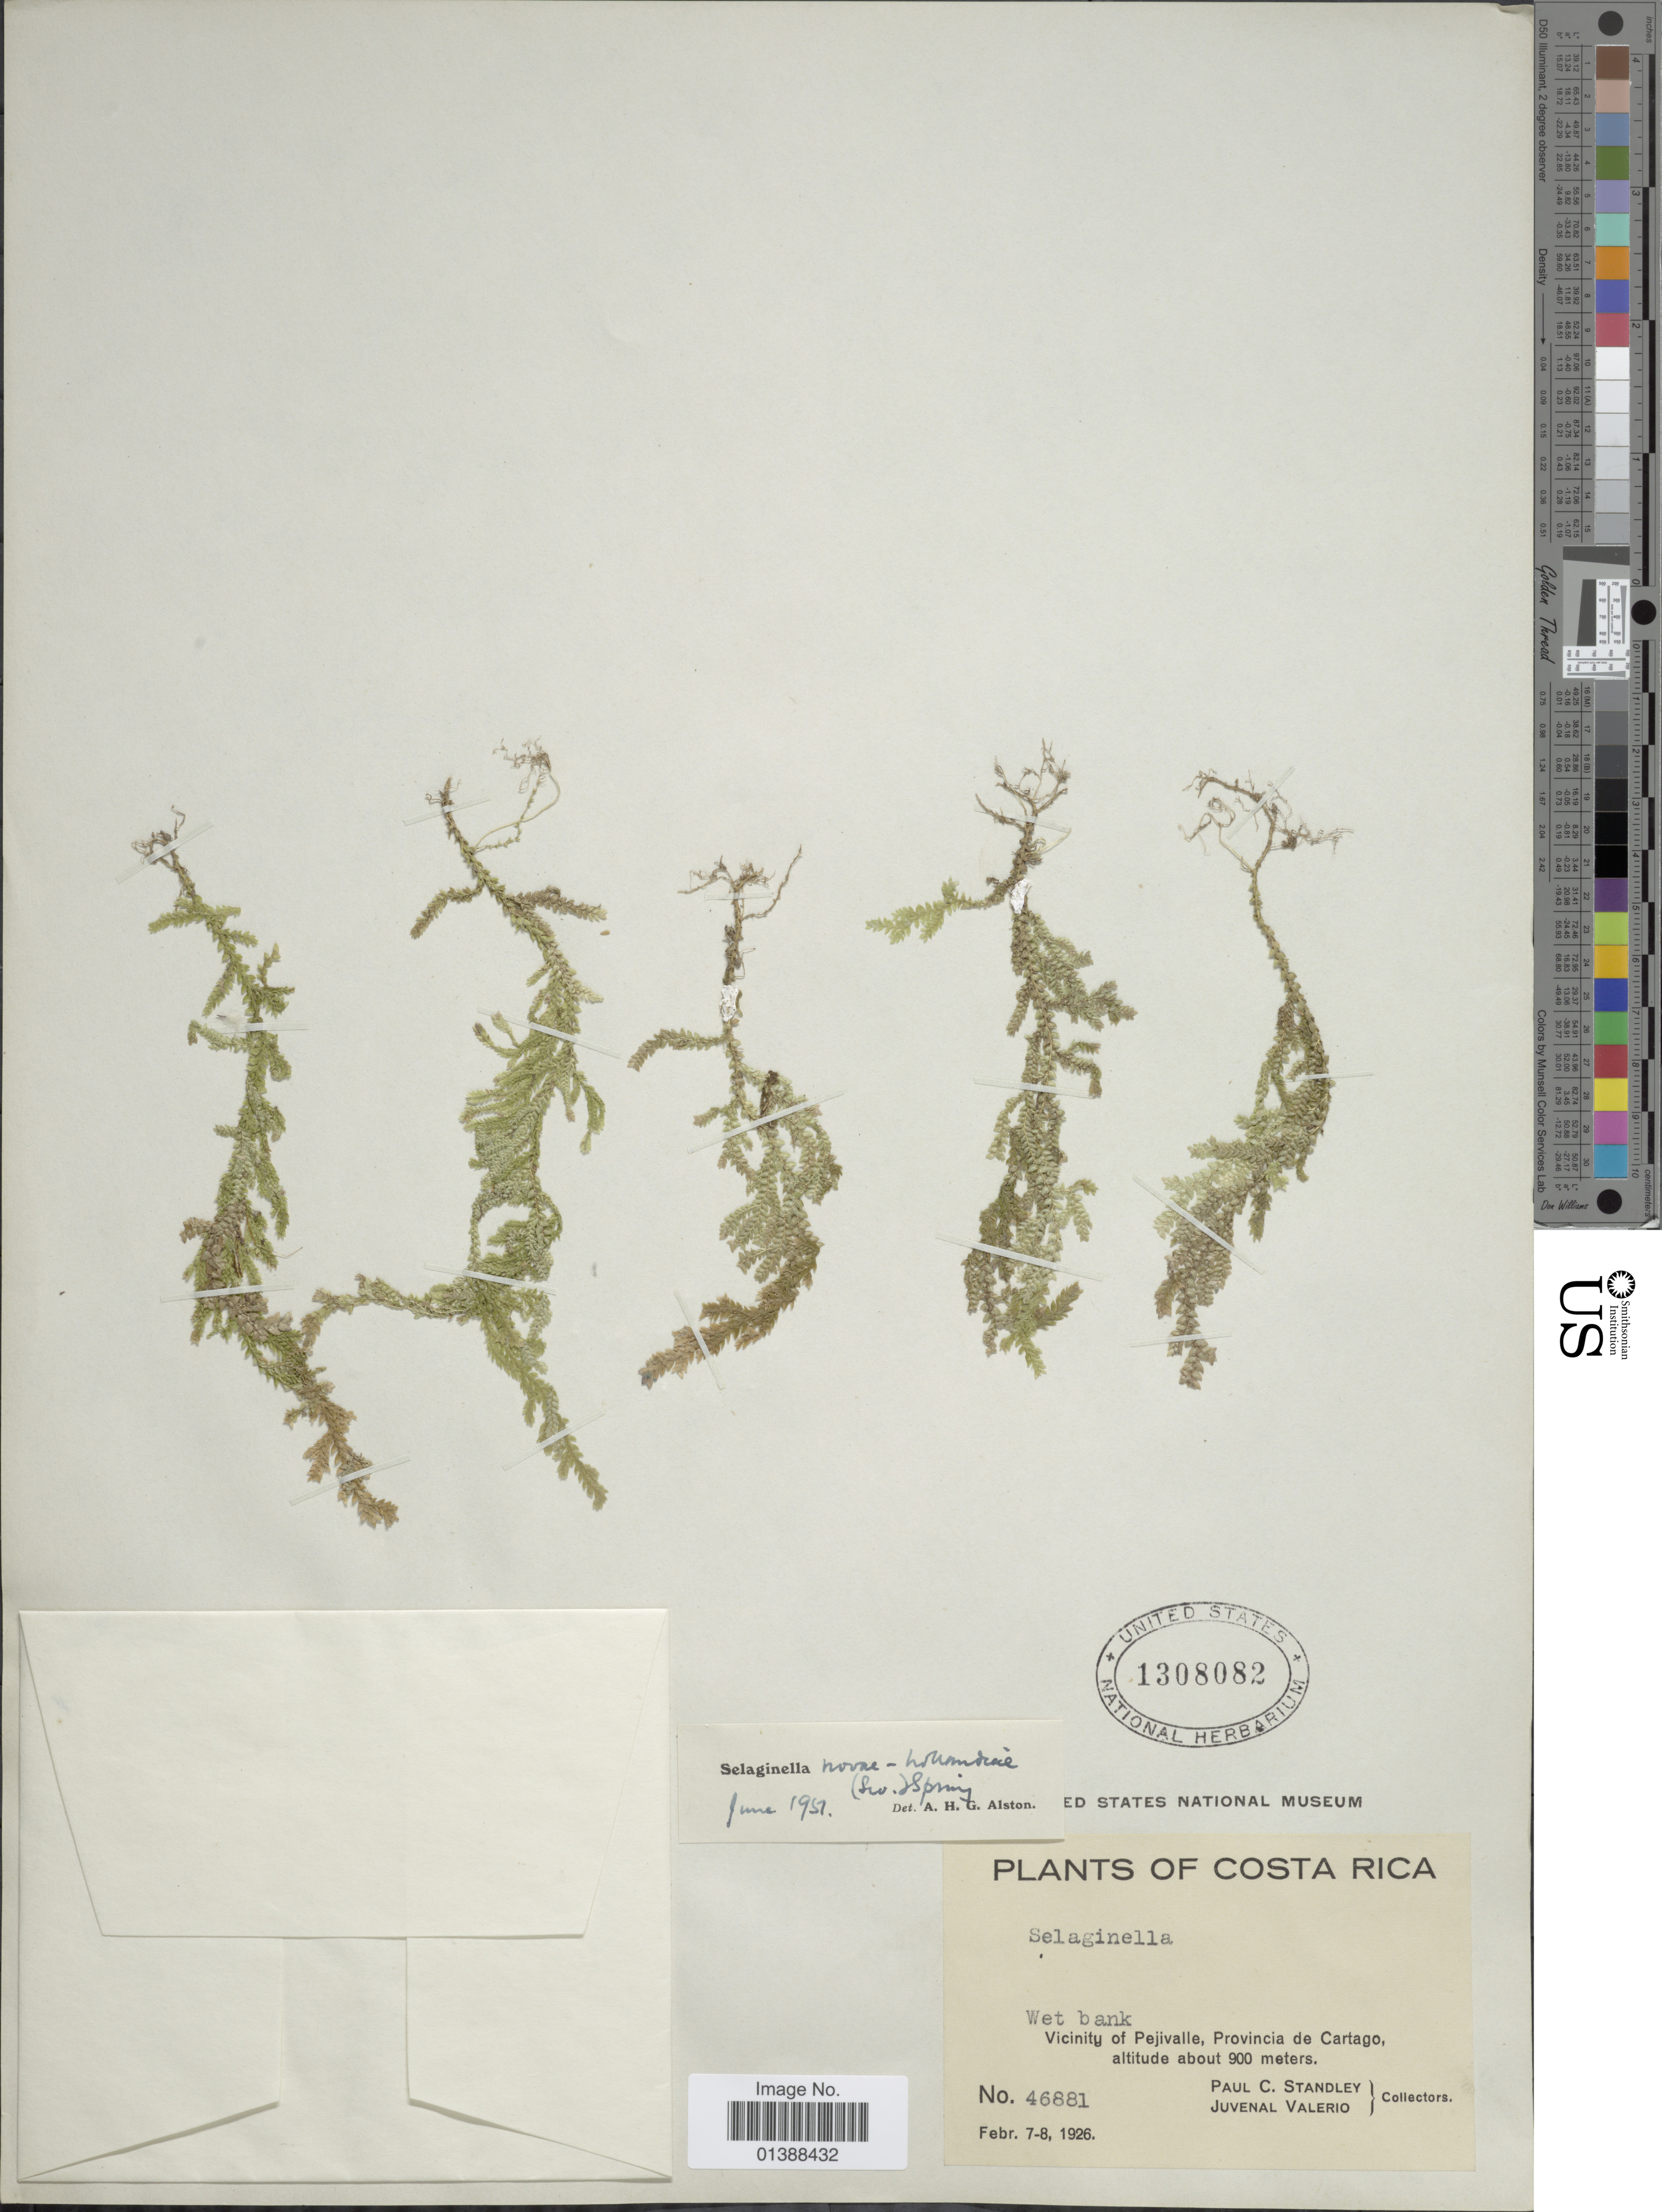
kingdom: Plantae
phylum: Tracheophyta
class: Lycopodiopsida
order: Selaginellales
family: Selaginellaceae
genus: Selaginella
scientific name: Selaginella mikeneei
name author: Valdespino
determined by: Valdespino, I. A., (PMA), Universidad de Panama (PANAMA)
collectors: P. C. Standley & J. Valerio R.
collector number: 46881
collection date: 1926-02-07/1926-02-08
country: Costa Rica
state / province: Cartago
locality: Vicinity of Pejivalle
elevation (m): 900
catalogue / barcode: US 1308082